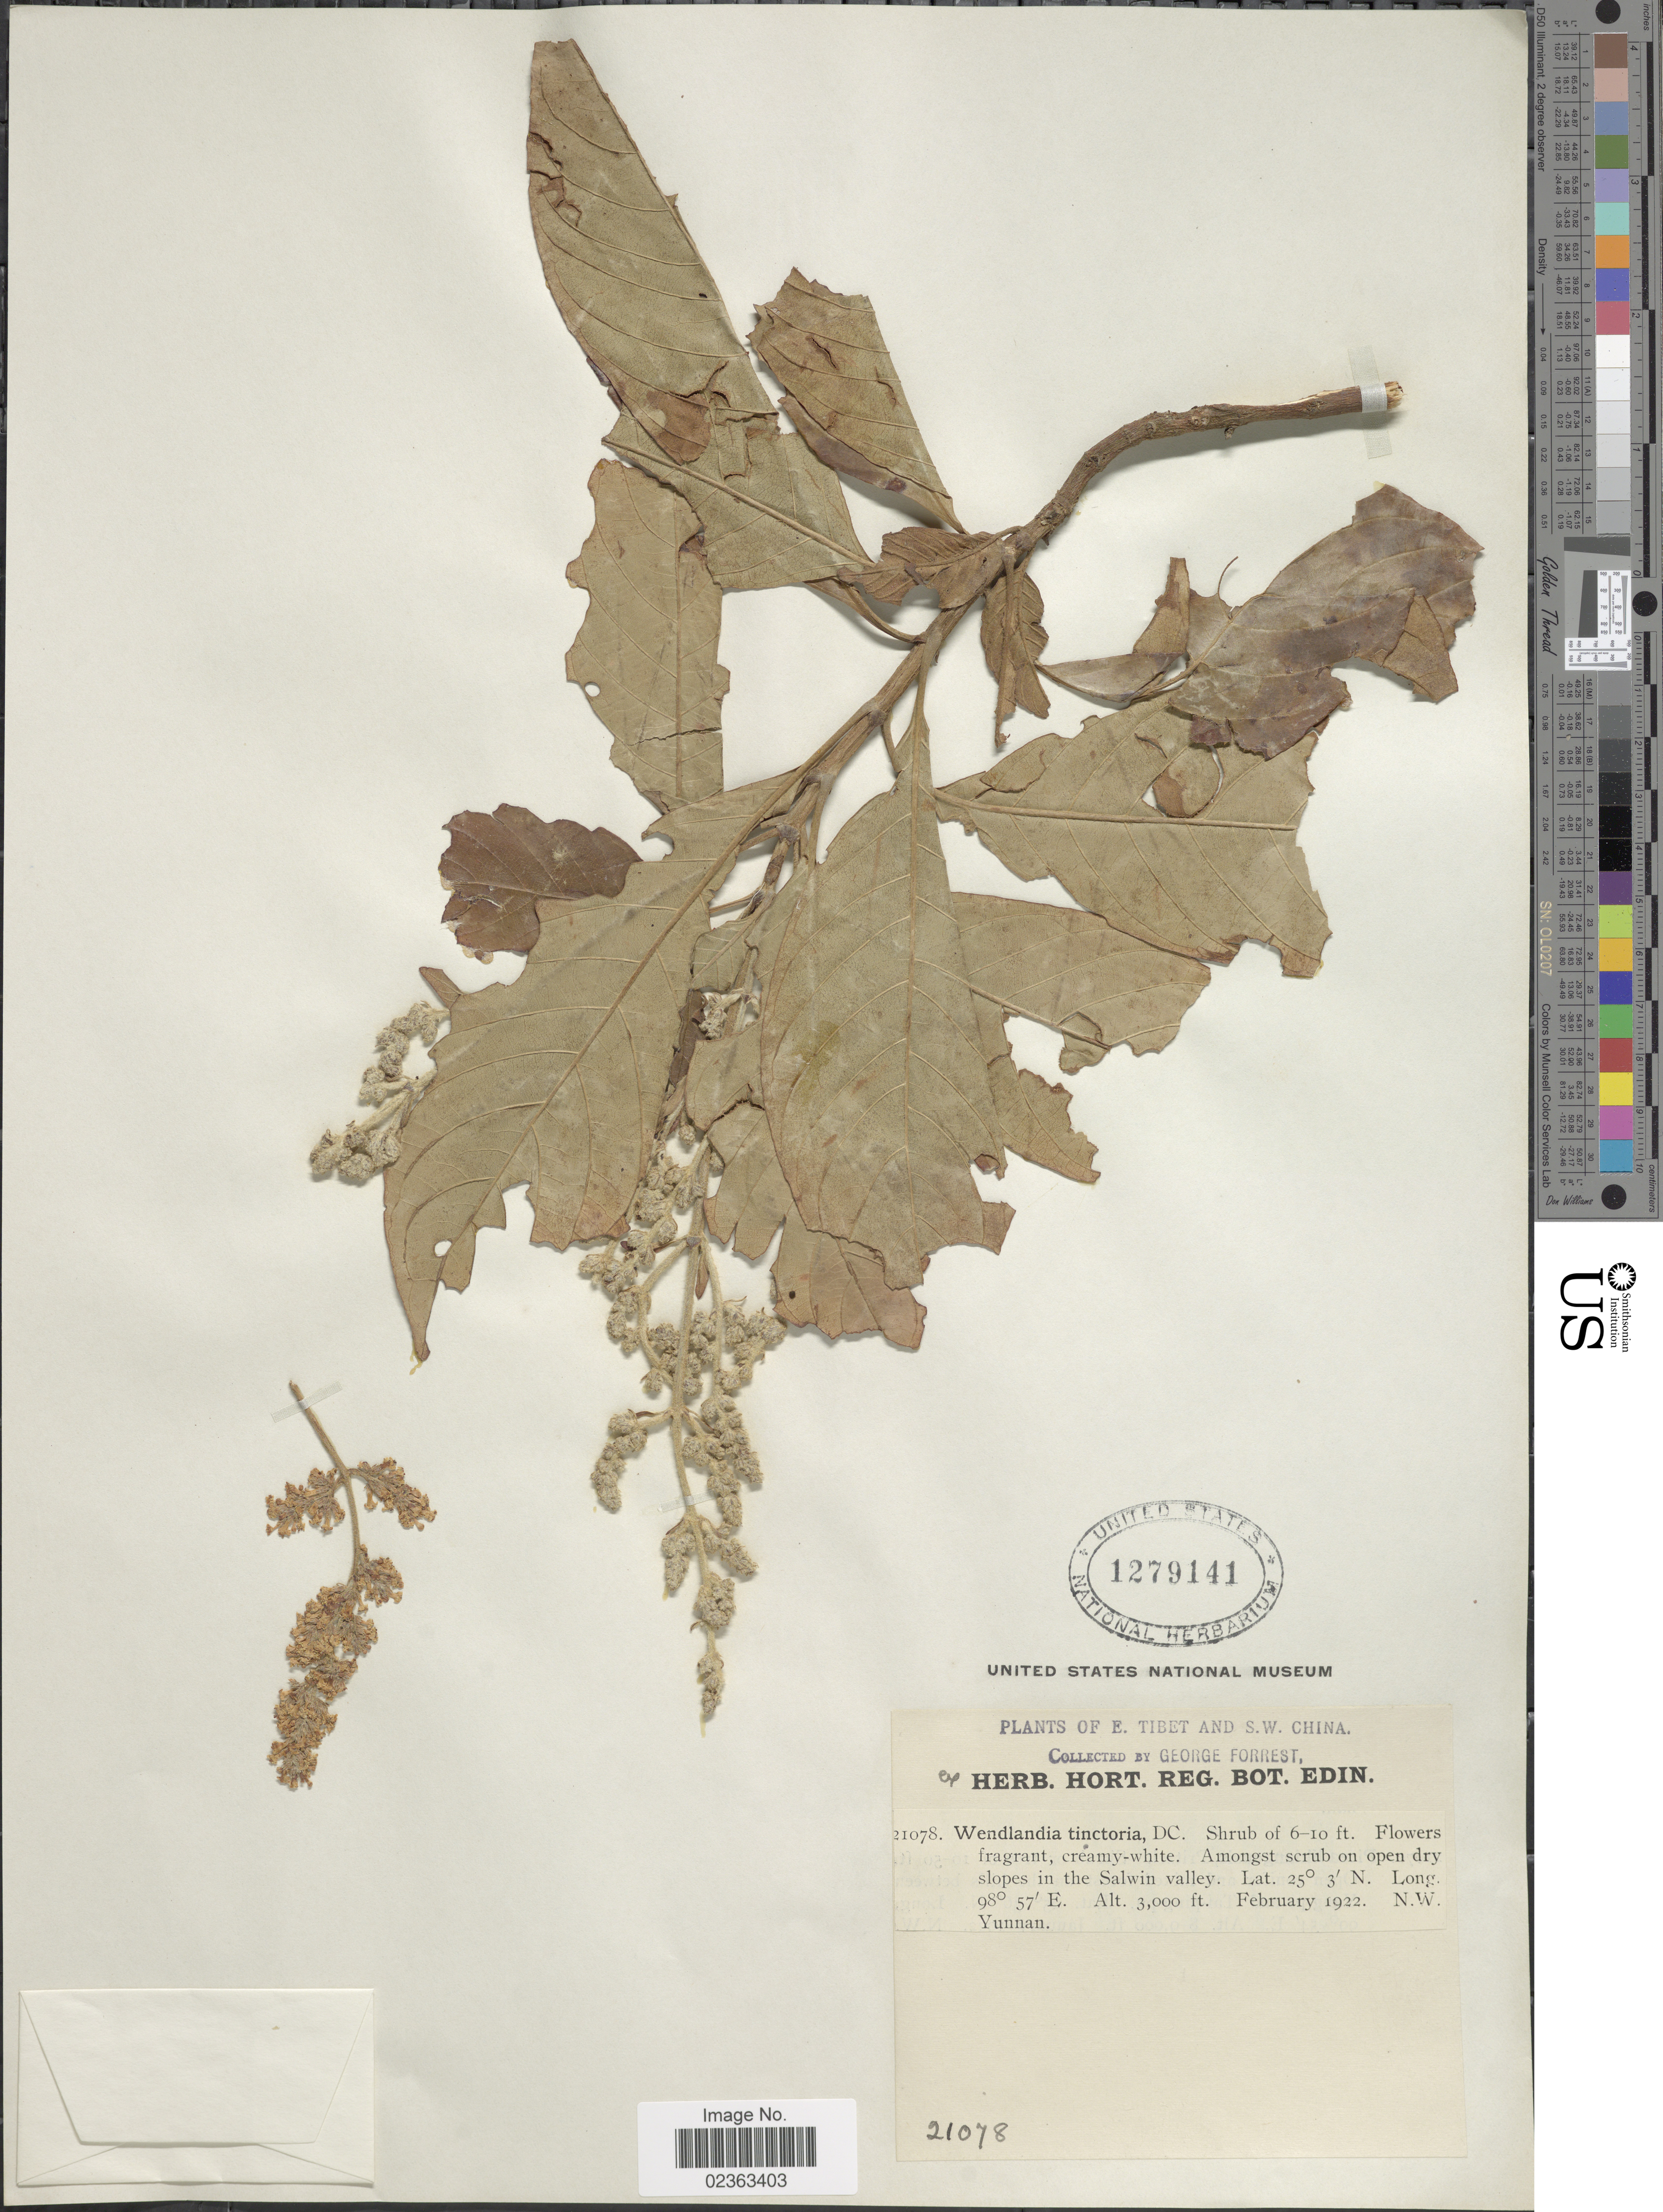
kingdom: Plantae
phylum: Tracheophyta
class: Magnoliopsida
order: Gentianales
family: Rubiaceae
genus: Wendlandia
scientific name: Wendlandia tinctoria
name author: DC.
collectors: G. Forrest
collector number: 21078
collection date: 1922-02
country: China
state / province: Xizang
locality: E. Tibet and S.W. China, on open dry slopes in the Salwin valley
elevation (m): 914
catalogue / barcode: US 1279141